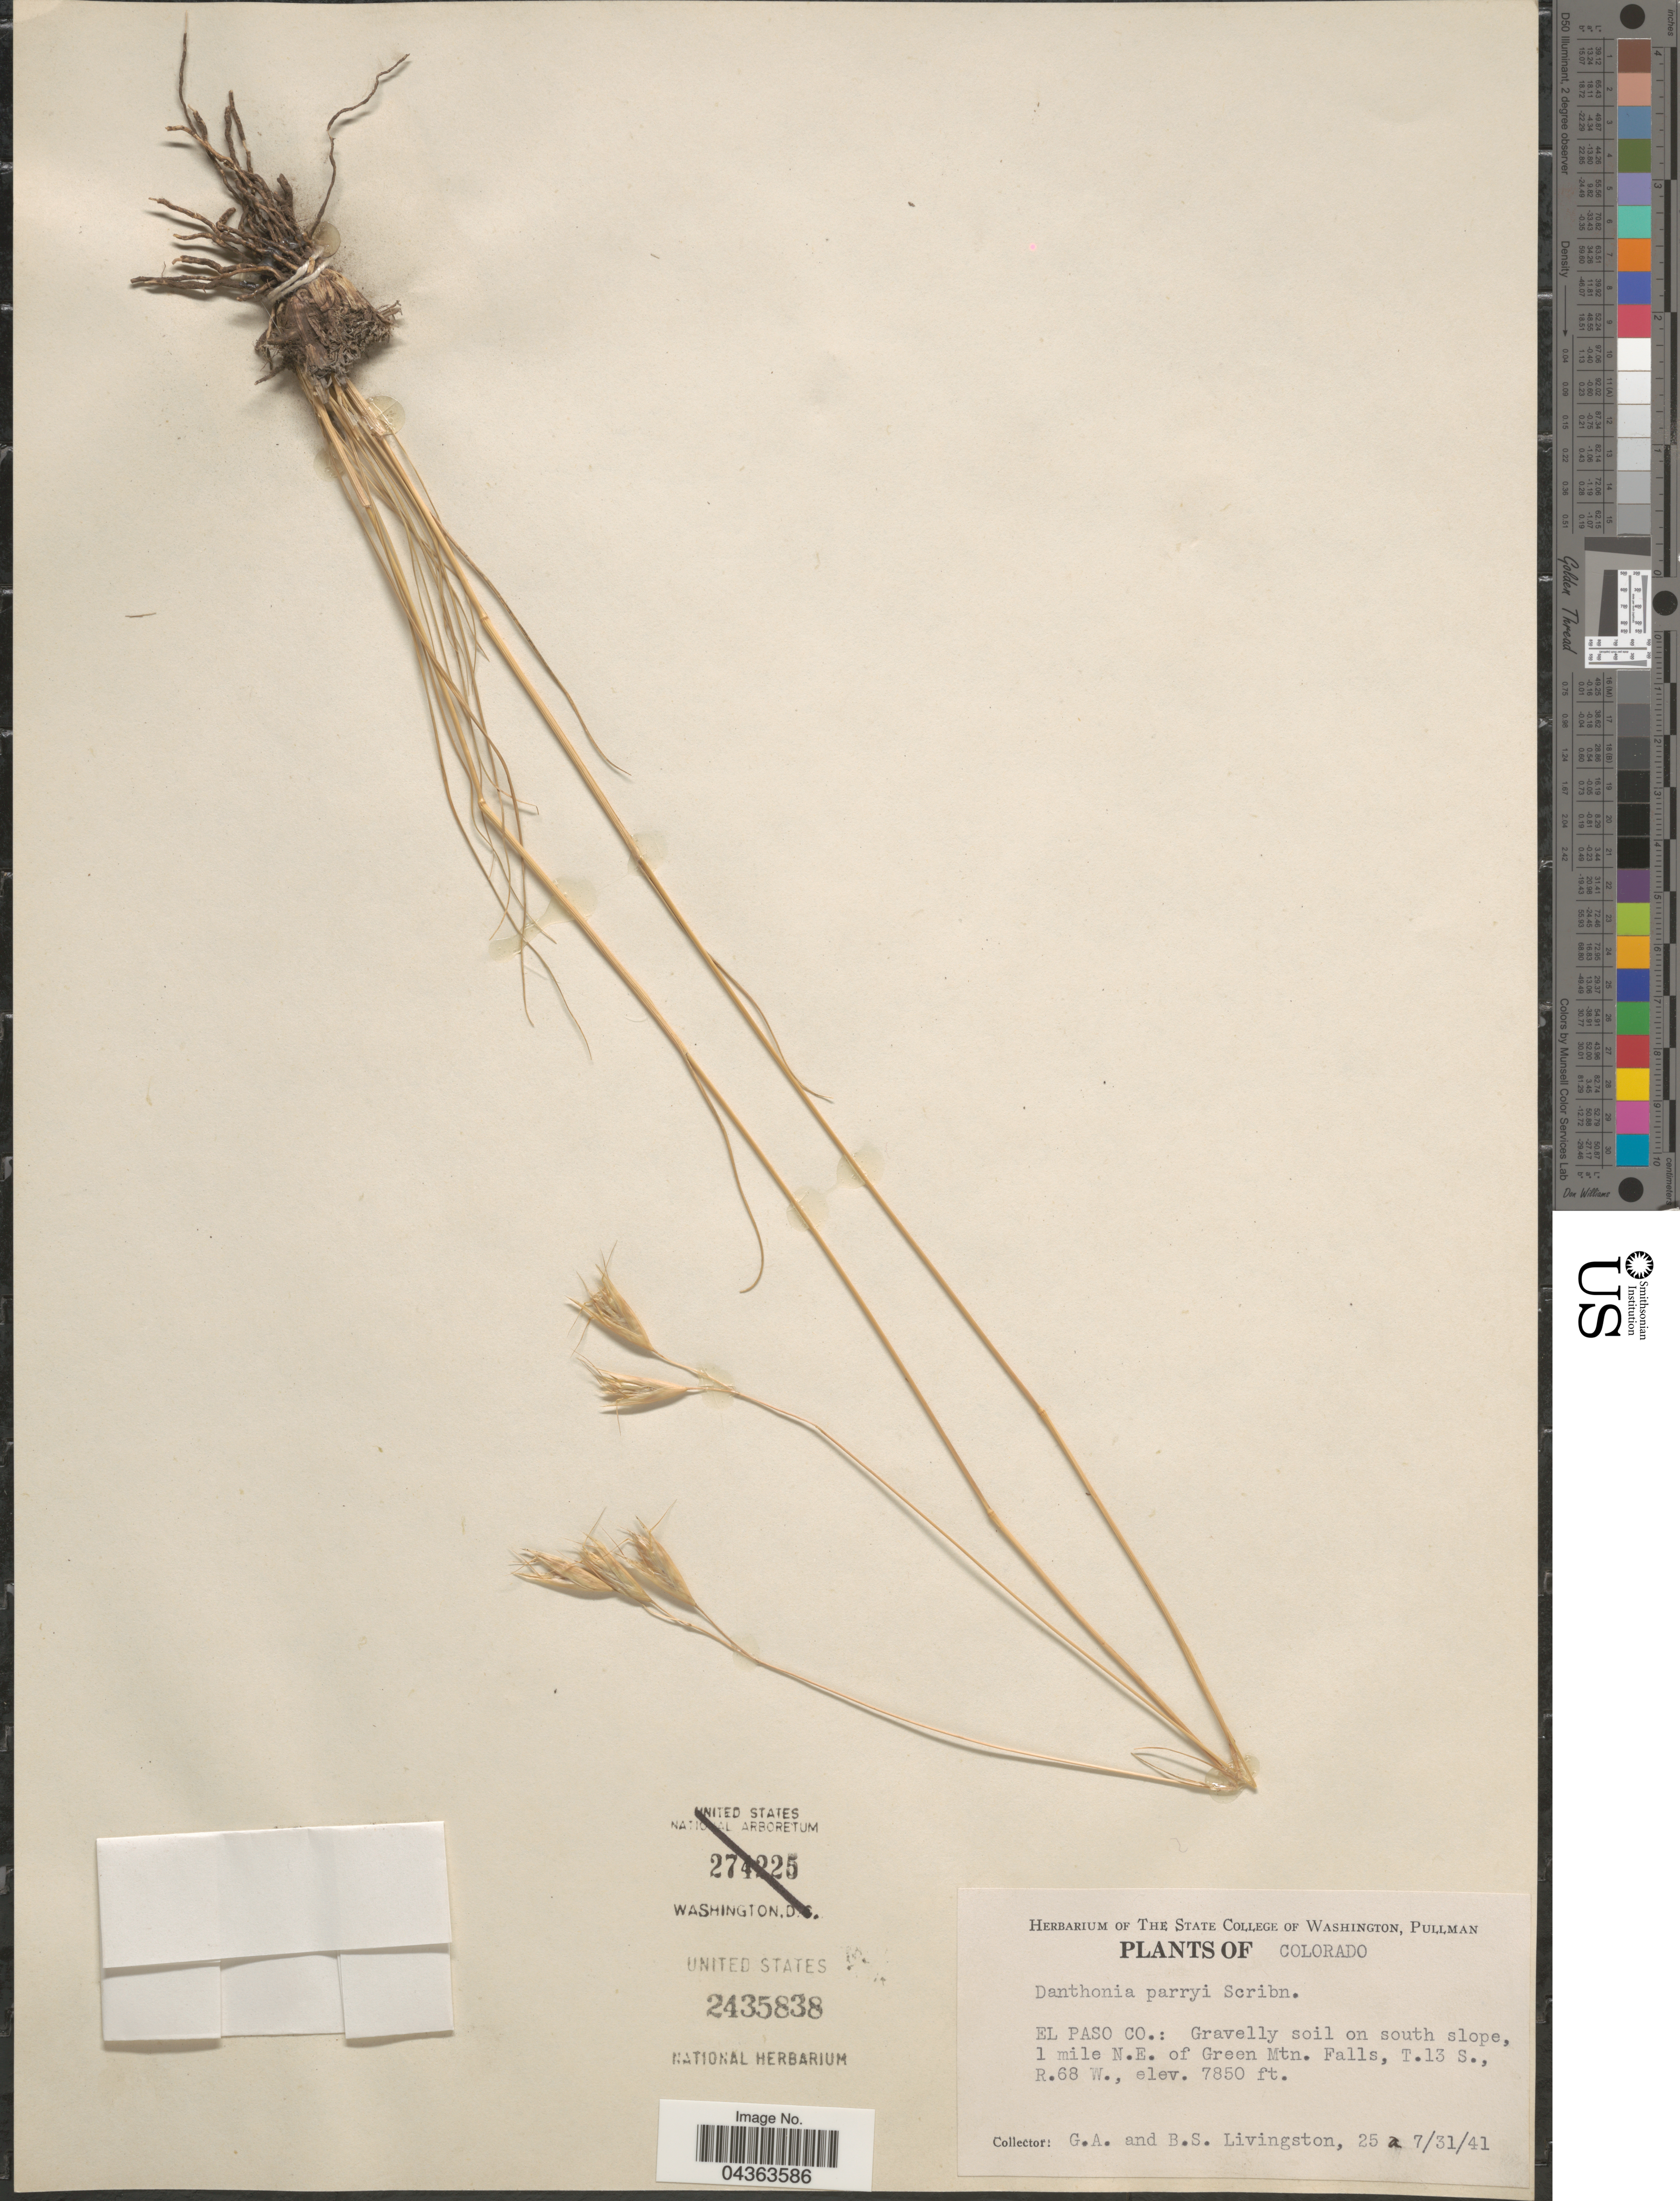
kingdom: Plantae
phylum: Tracheophyta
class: Liliopsida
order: Poales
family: Poaceae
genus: Danthonia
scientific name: Danthonia parryi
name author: Scribn.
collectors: G. Livingston & B. Livingston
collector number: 25a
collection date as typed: Transcribed d/m/y: 31/7/41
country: United States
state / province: Colorado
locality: El Paso Co.: Gravelly soil on south slope, 1 mile N. E. of Green Mtn. Falls, T.13 S., R.68 W.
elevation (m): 2393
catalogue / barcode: US 2435838